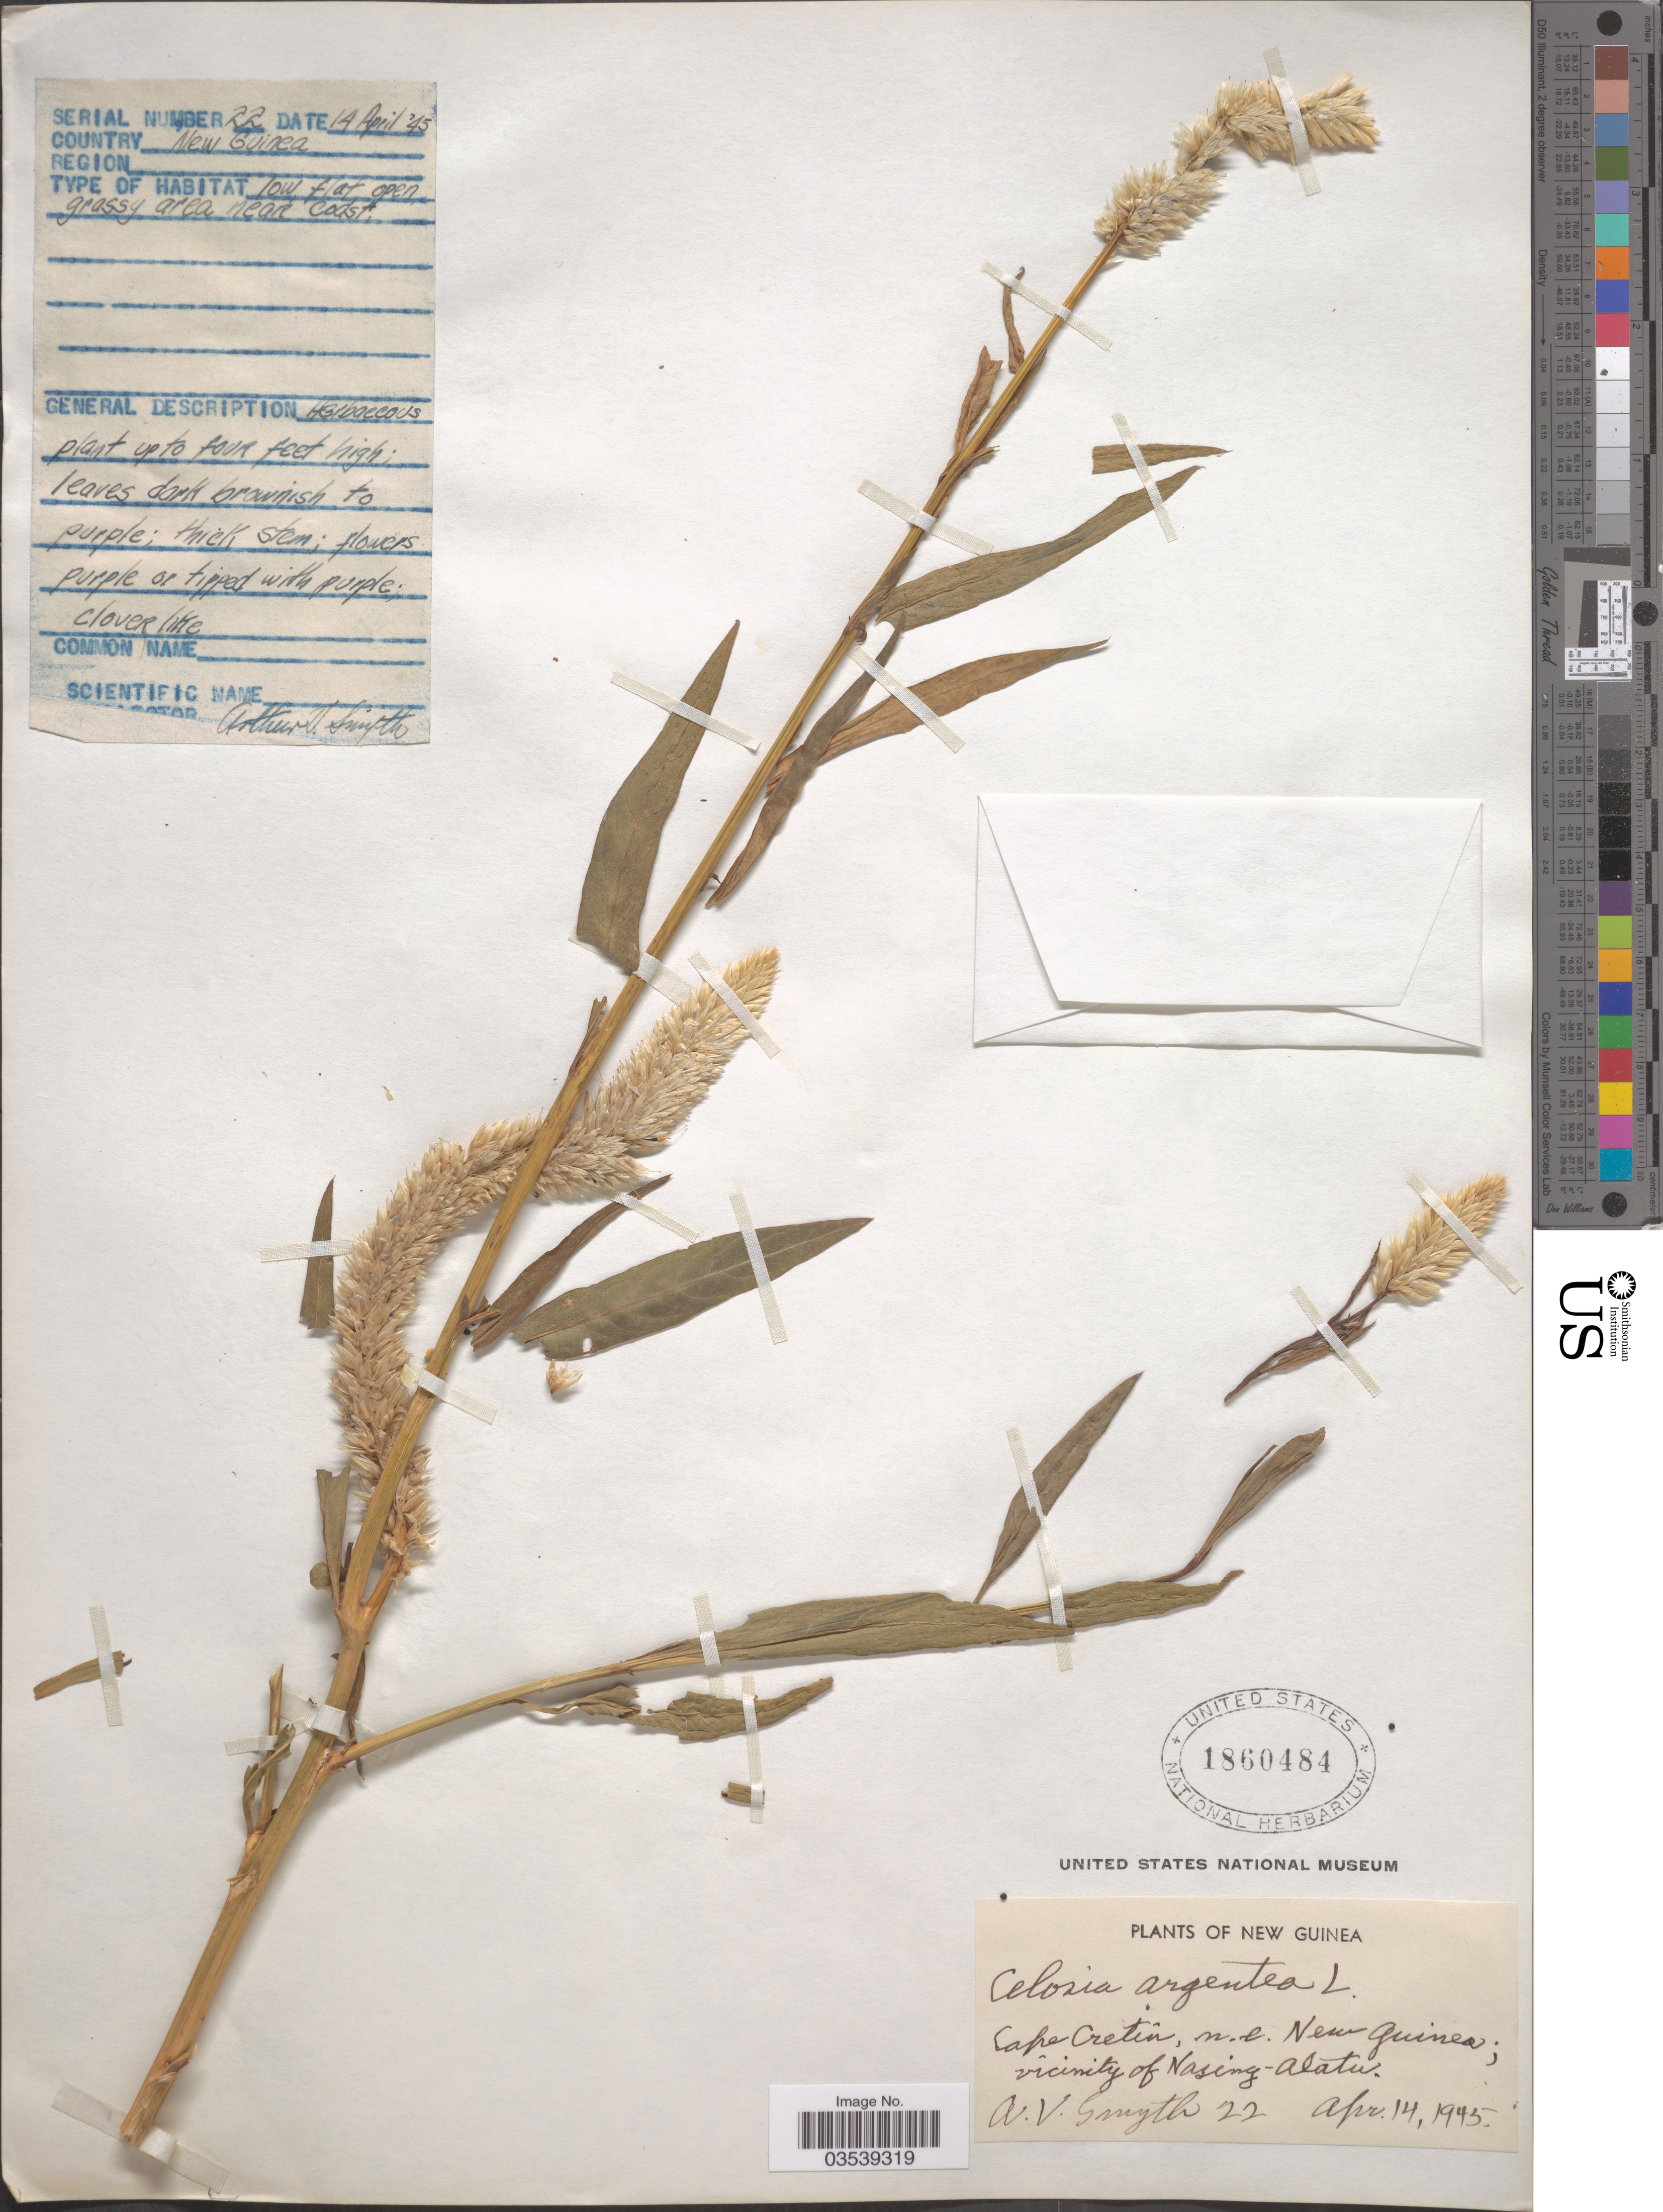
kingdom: Plantae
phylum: Tracheophyta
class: Magnoliopsida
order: Caryophyllales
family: Amaranthaceae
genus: Celosia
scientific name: Celosia argentea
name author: L.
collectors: A. V. Smyth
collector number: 22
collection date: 1945-04-14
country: Papua New Guinea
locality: New Guinea, Cape Cretin, n.e. New Guinea, vicinity of Nasing-Alatu.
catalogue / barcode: US 1860484